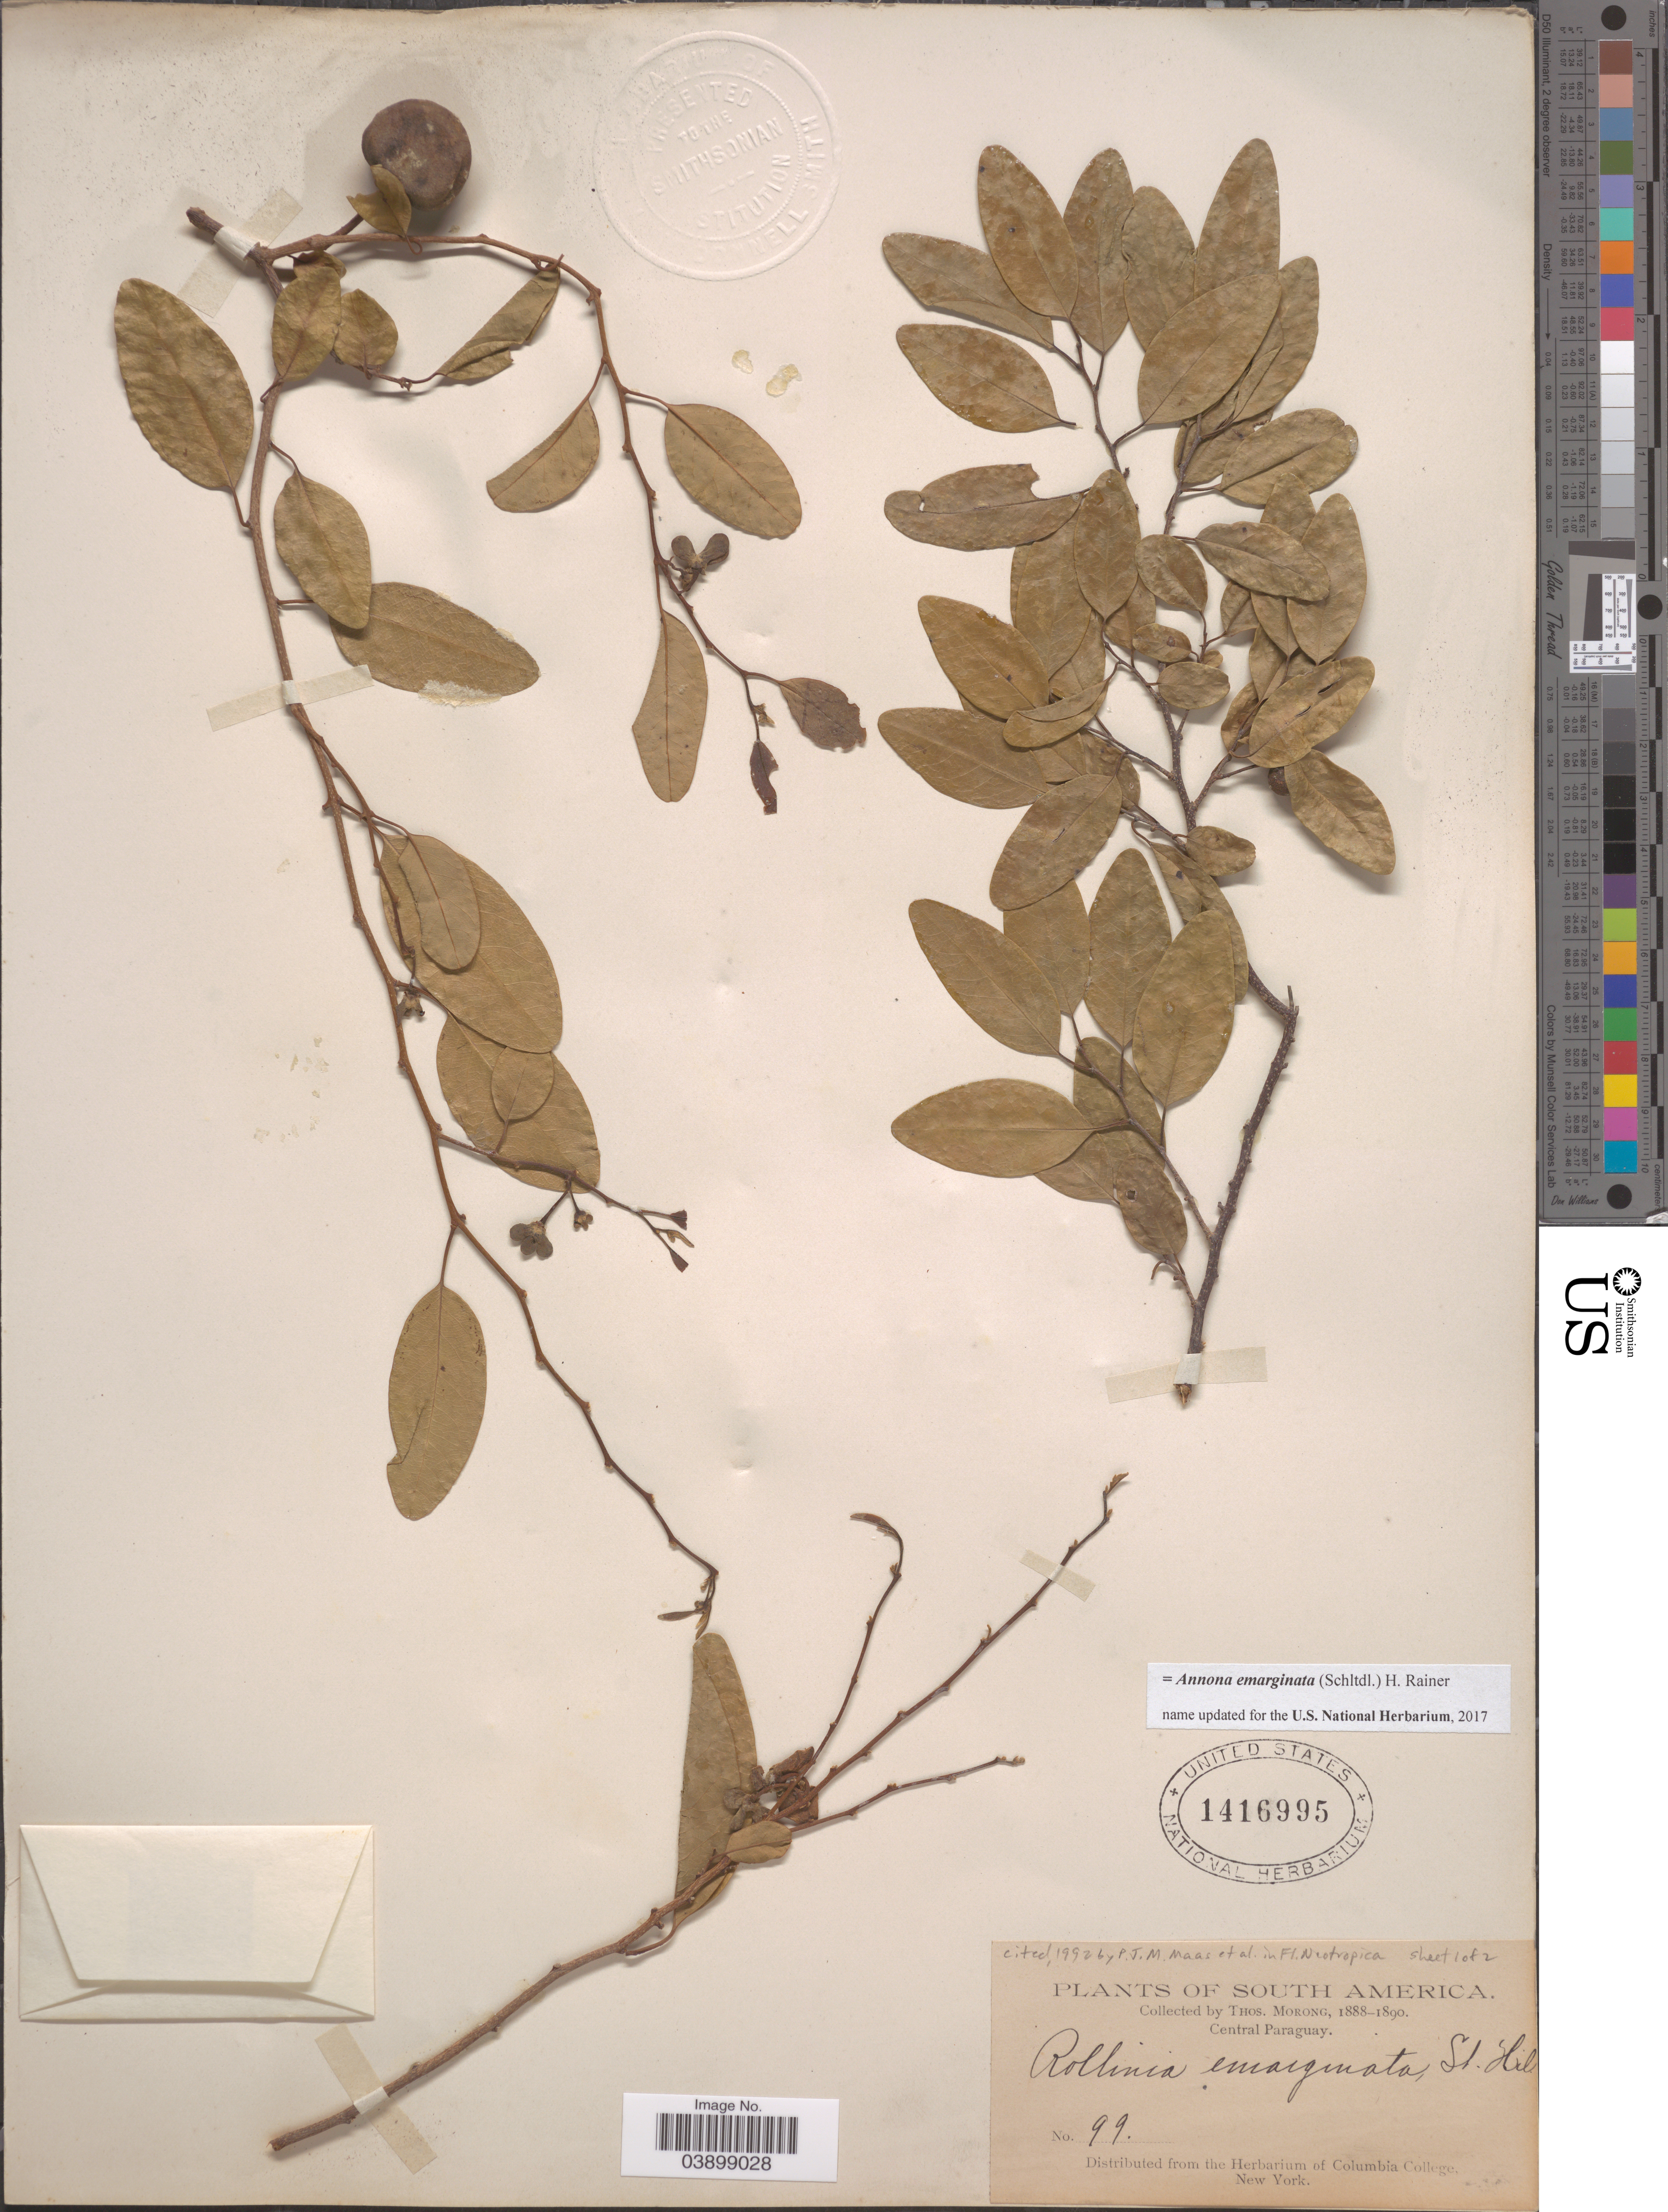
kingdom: Plantae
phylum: Tracheophyta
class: Magnoliopsida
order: Magnoliales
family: Annonaceae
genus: Annona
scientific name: Annona emarginata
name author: (Schltdl.) H. Rainer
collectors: ex herb. T. Morong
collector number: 99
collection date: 1888/1890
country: Paraguay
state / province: Central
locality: Central Paraguay.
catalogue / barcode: US 1416995